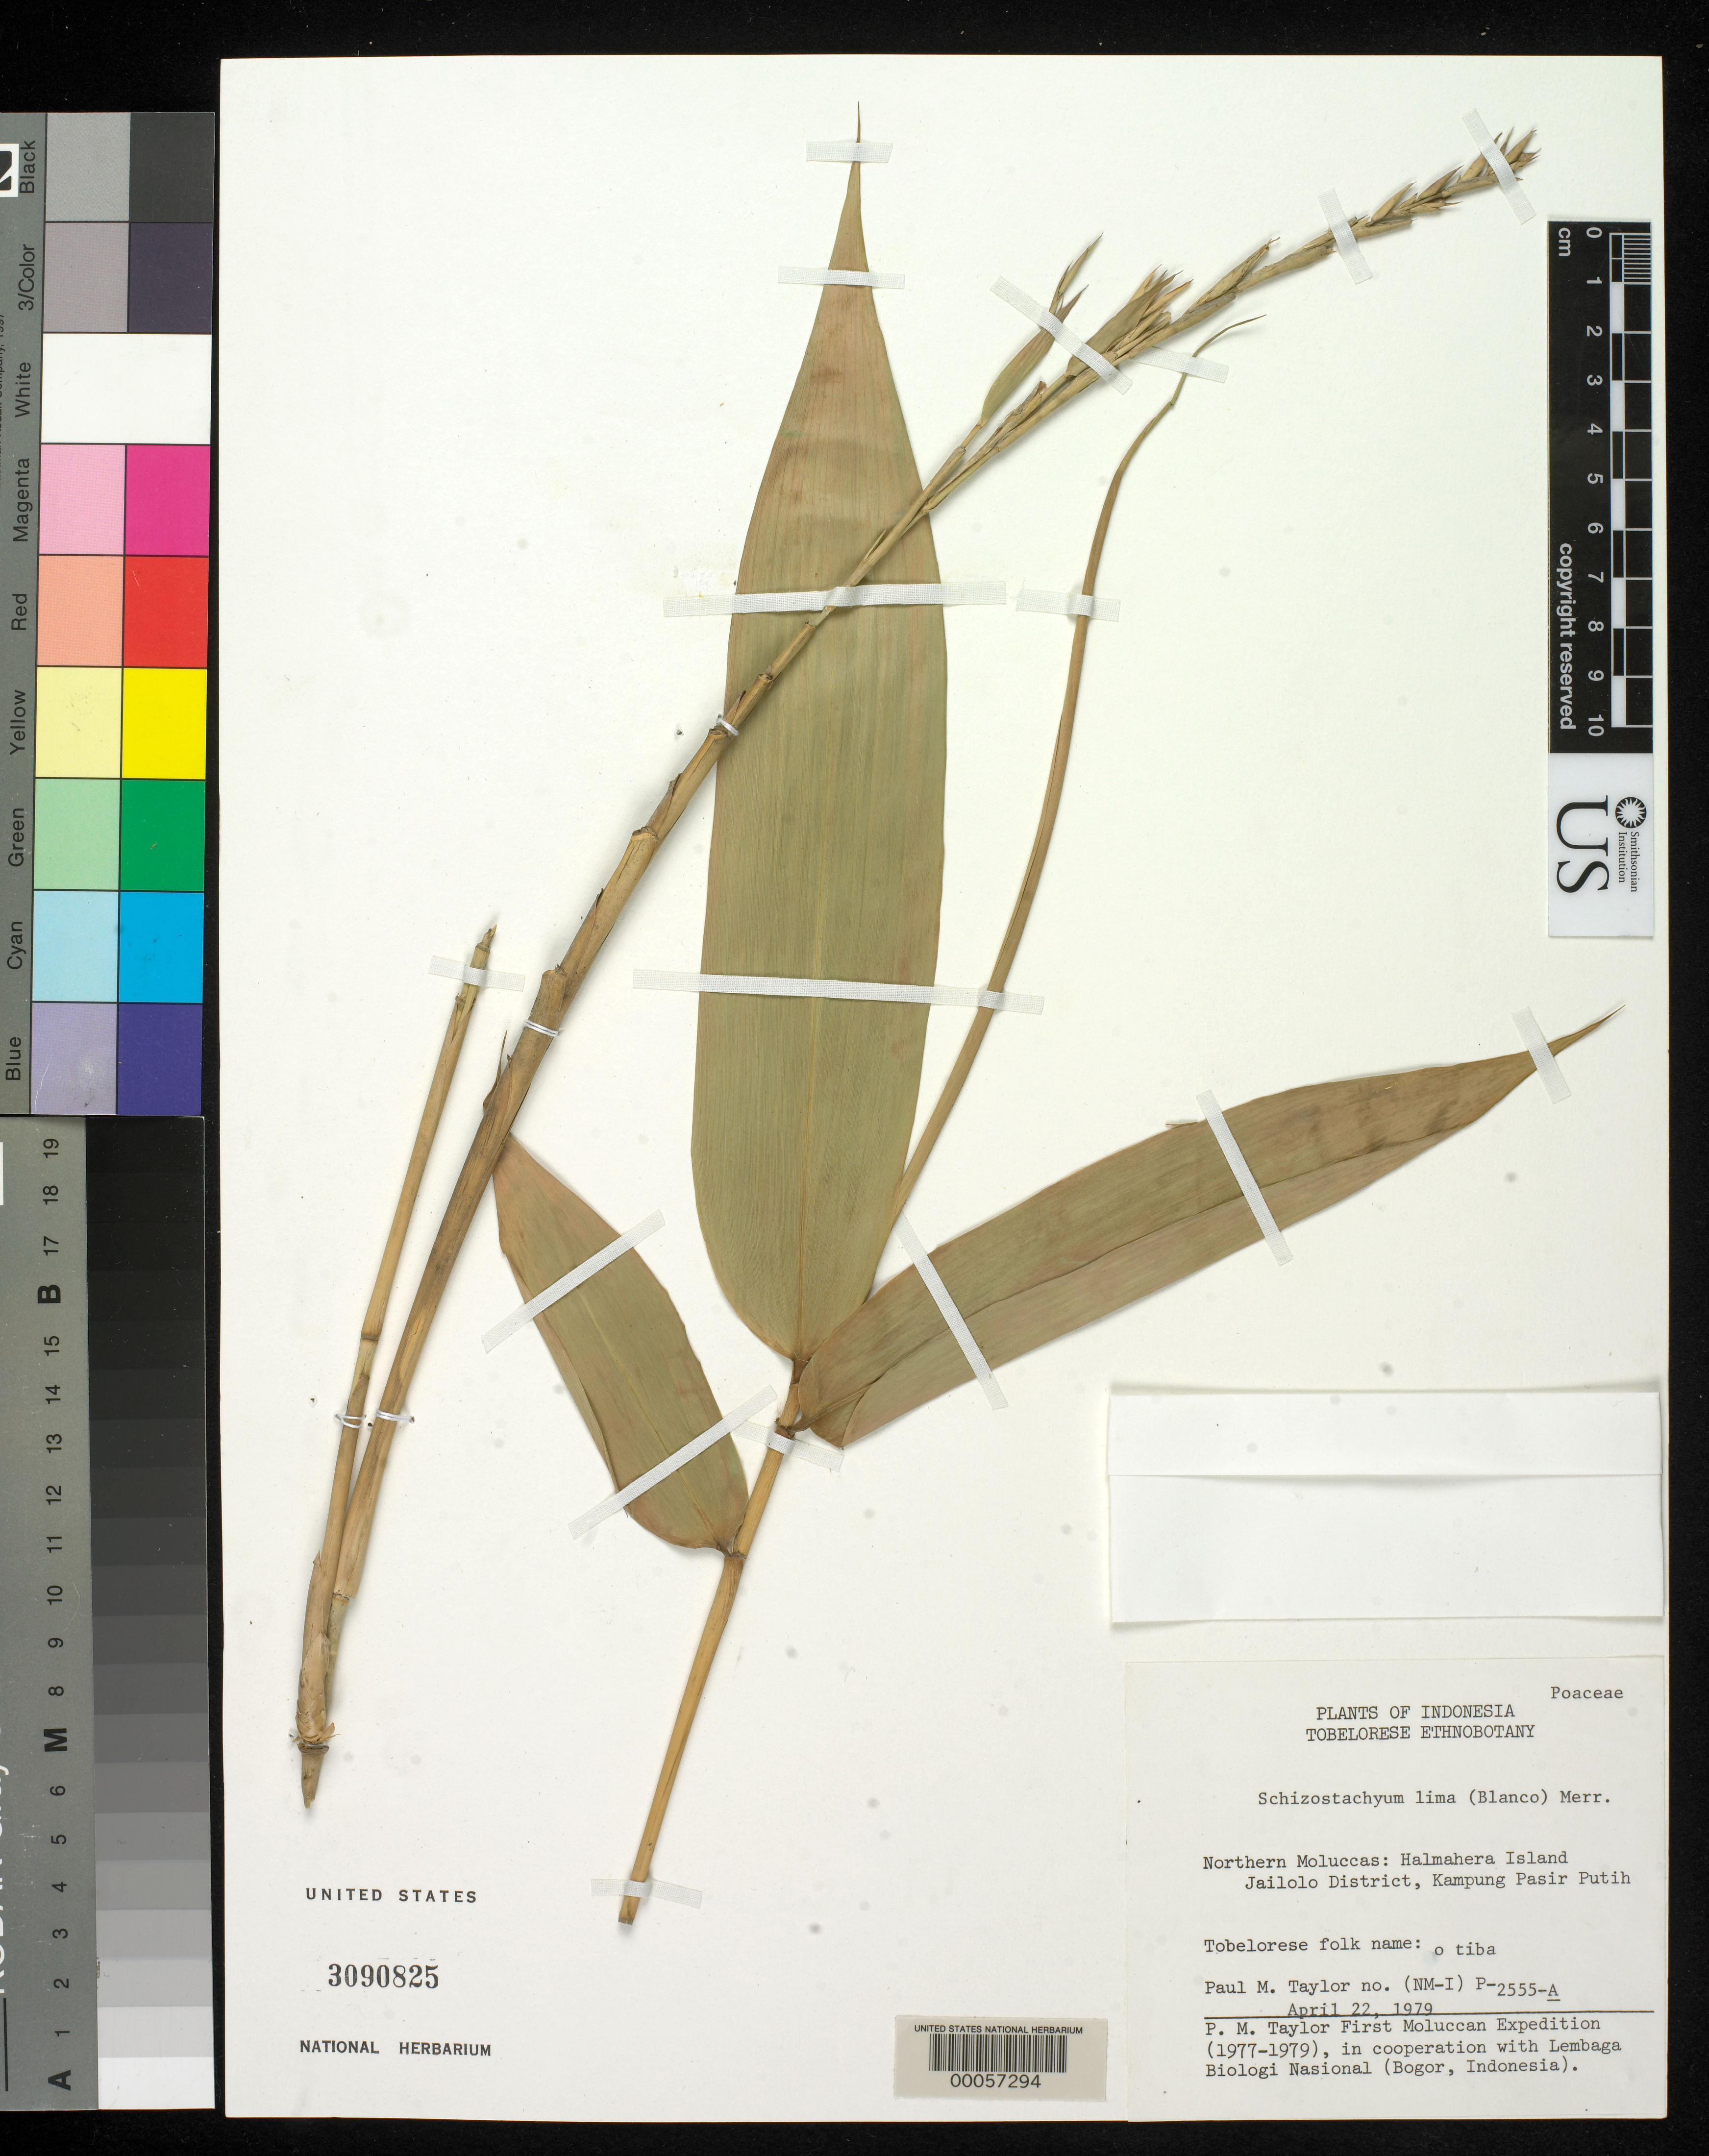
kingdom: Plantae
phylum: Tracheophyta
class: Liliopsida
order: Poales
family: Poaceae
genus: Schizostachyum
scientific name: Schizostachyum lima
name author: (Blanco) Merr.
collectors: P. M. Taylor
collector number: P-2555-a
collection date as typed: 22 Apr 1979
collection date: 1979-04-22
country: Indonesia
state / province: Maluku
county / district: Maluku Utara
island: Halmahera Island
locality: Jailolo dist., Kampung Pasir Putih [Moluccas]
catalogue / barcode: US 3090825